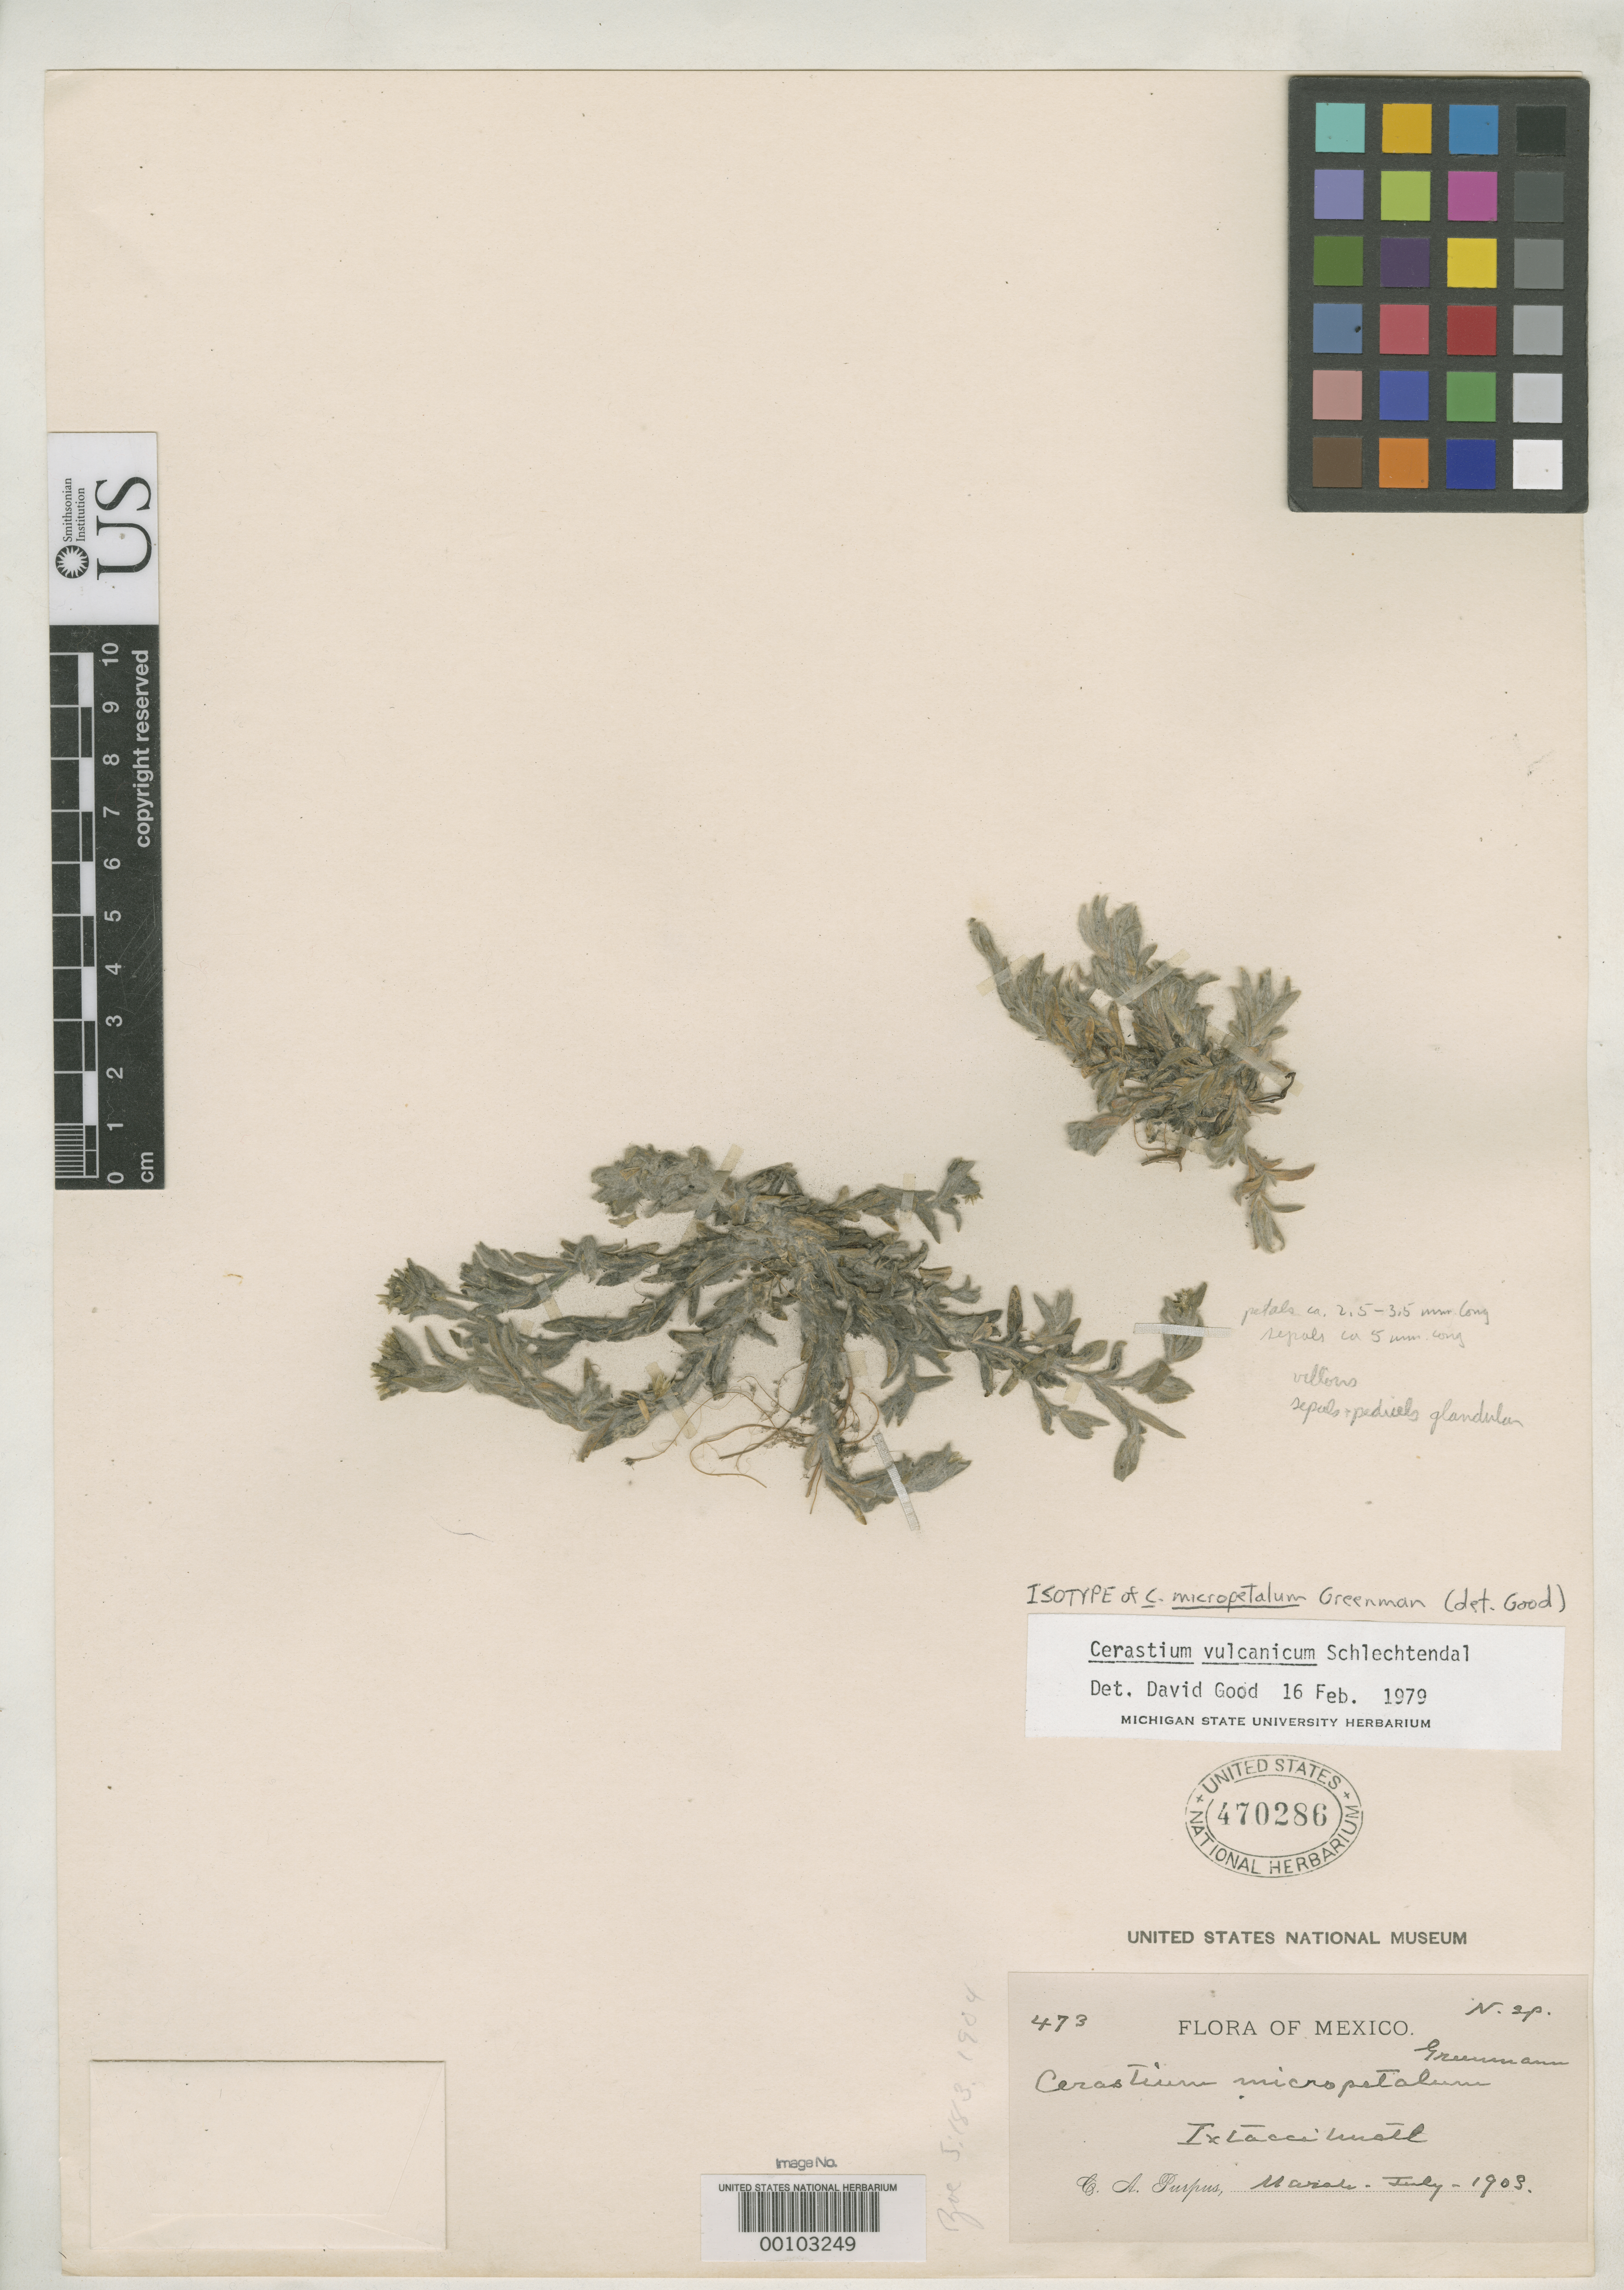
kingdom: Plantae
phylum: Tracheophyta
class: Magnoliopsida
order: Caryophyllales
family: Caryophyllaceae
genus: Cerastium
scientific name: Cerastium micropetalum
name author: Greenm.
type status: Isotype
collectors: C. A. Purpus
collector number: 473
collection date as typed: Mar 1903 to -- Jul 1903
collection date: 1903-03/1903-07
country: Mexico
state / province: México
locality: Mt. Ixtaccihuatl.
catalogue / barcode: US 470286